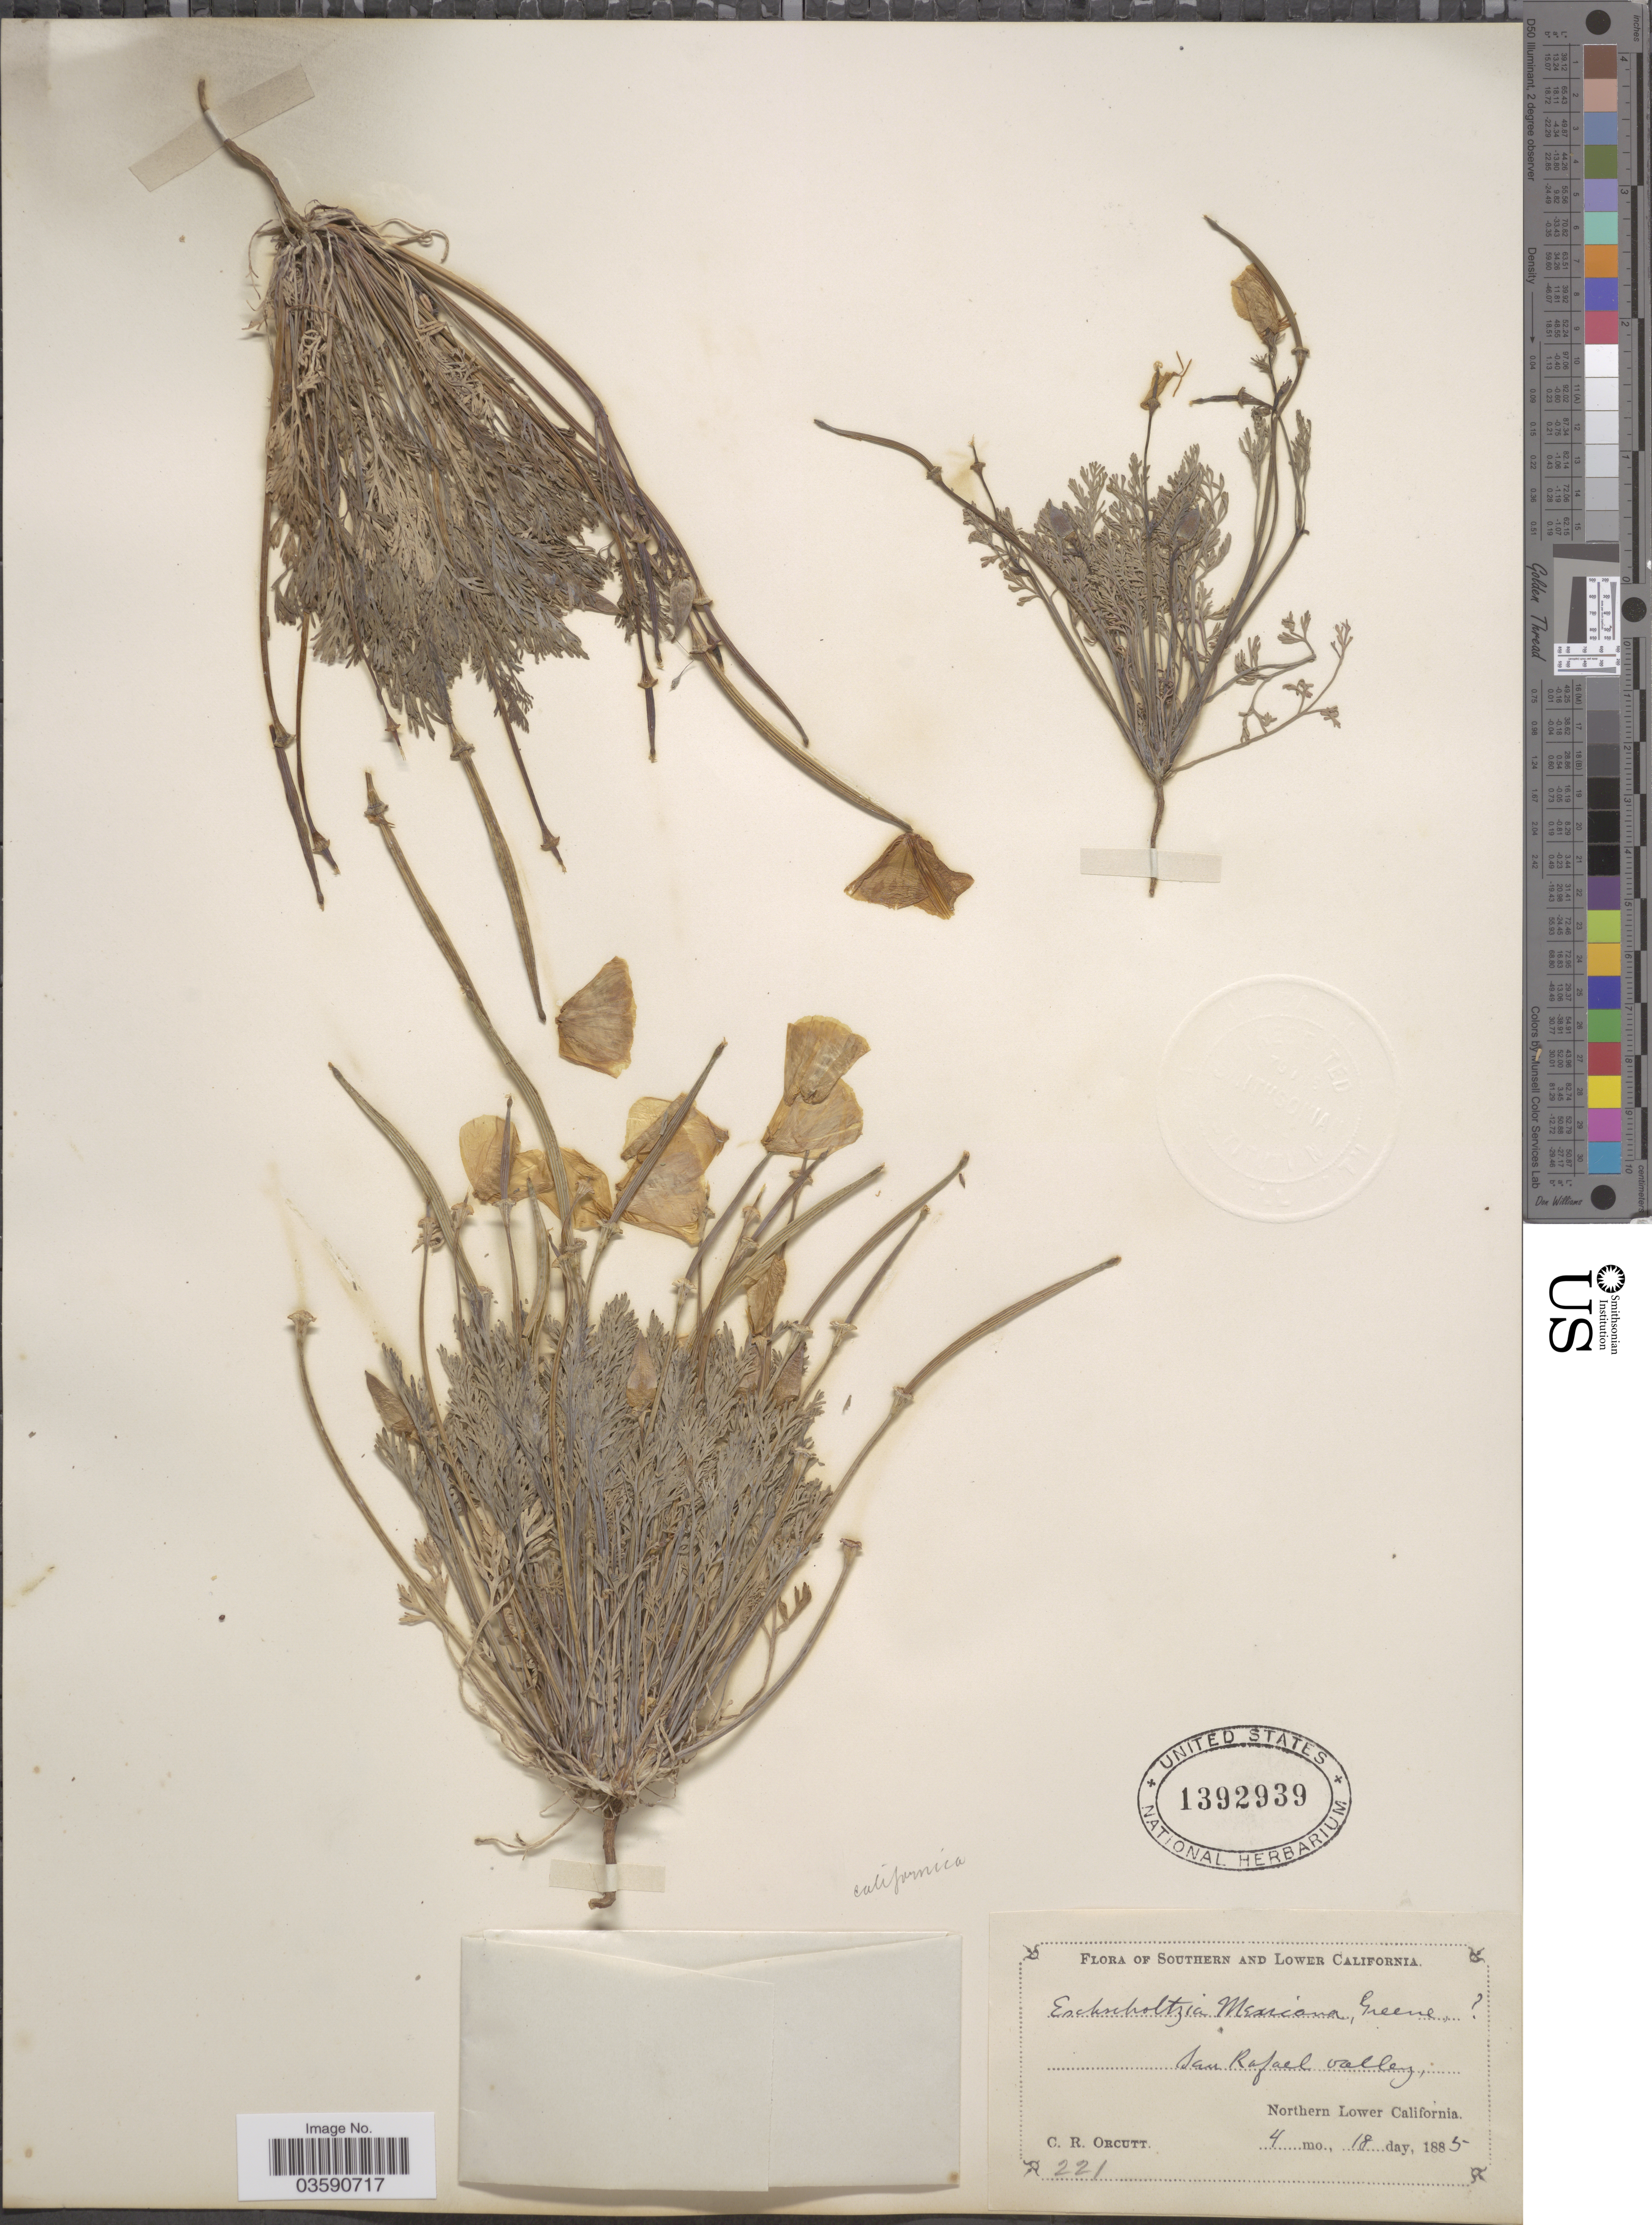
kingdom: Plantae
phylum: Tracheophyta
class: Magnoliopsida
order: Ranunculales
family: Papaveraceae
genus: Eschscholzia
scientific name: Eschscholzia mexicana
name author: Greene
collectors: C. R. Orcutt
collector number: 221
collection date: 1885-04-18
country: Mexico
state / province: Baja California Norte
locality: Southern and Lower California. San Rafael Valley, Northern Lower California.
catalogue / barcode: US 1392939